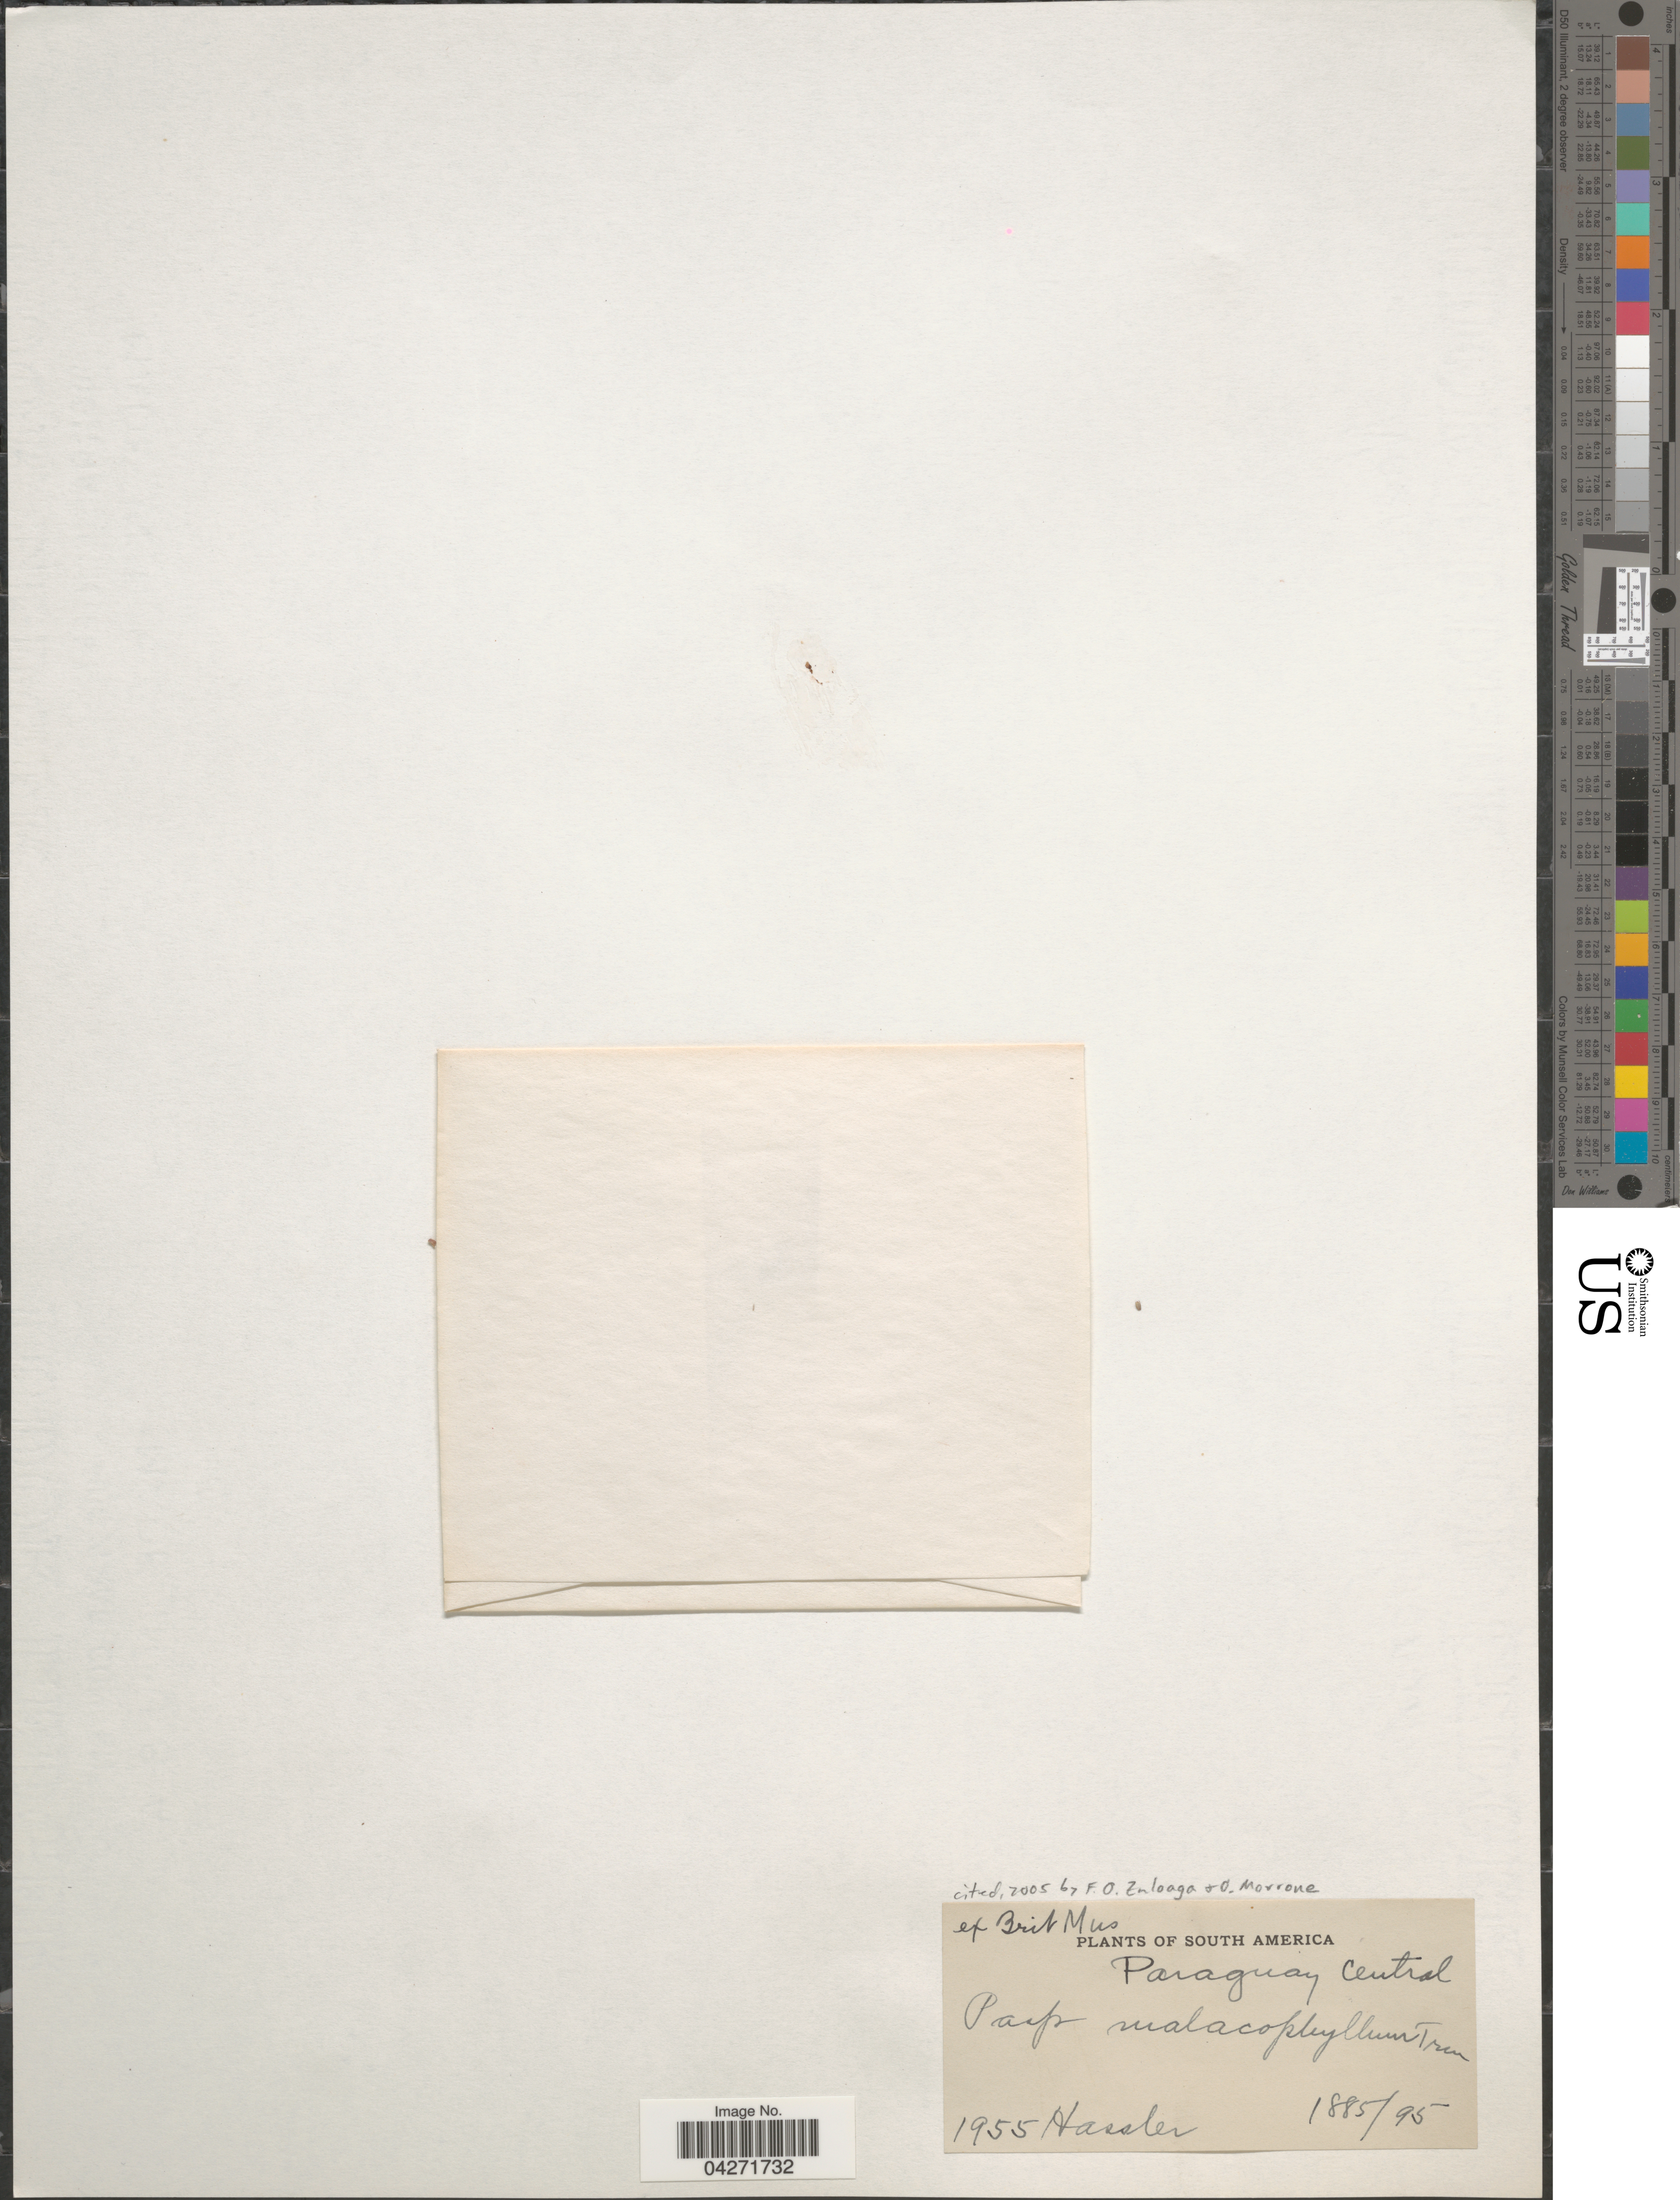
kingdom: Plantae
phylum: Tracheophyta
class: Liliopsida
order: Poales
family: Poaceae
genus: Paspalum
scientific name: Paspalum malacophyllum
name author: Trin.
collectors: Hassler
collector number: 1955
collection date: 1885/1895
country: Paraguay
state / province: Central